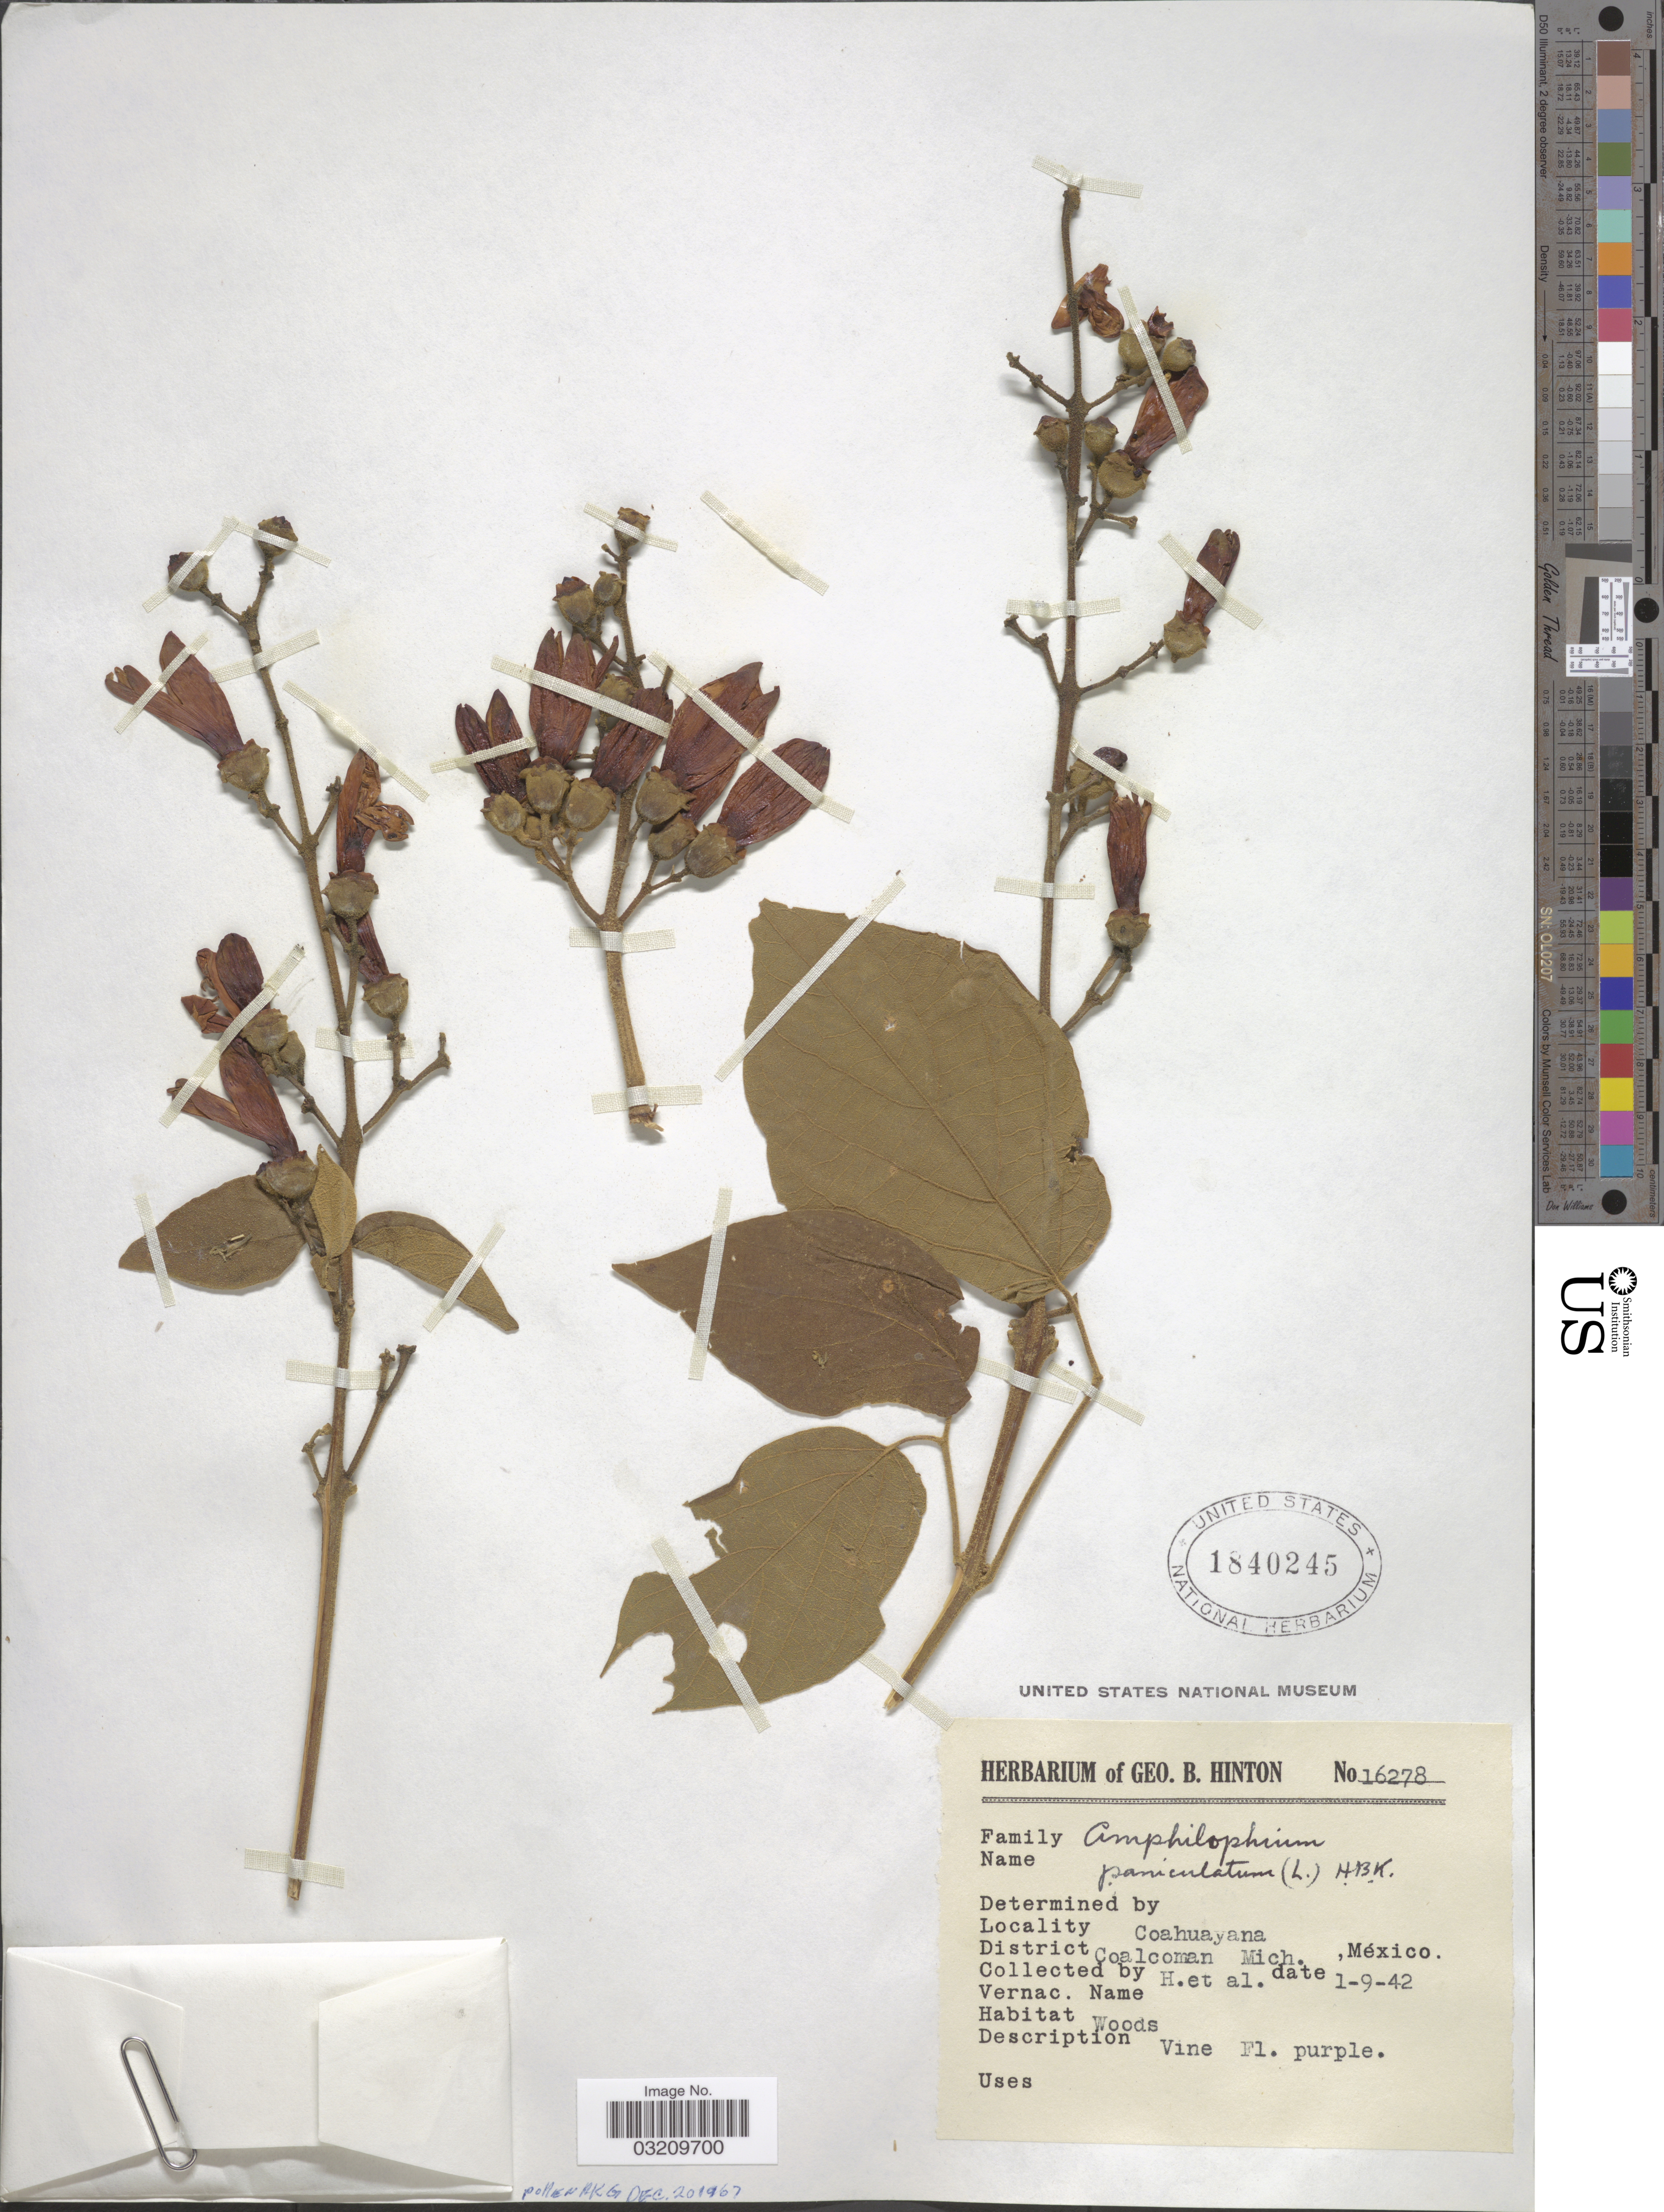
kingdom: Plantae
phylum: Tracheophyta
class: Magnoliopsida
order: Lamiales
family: Bignoniaceae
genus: Amphilophium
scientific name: Amphilophium paniculatum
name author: (L.) Kunth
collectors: G. B. Hinton & et al.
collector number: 16278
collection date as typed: Transcribed d/m/y: 1/9/42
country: Mexico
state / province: Michoacán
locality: Coahuayana. District Coalcoman Mich.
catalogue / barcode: US 1840245